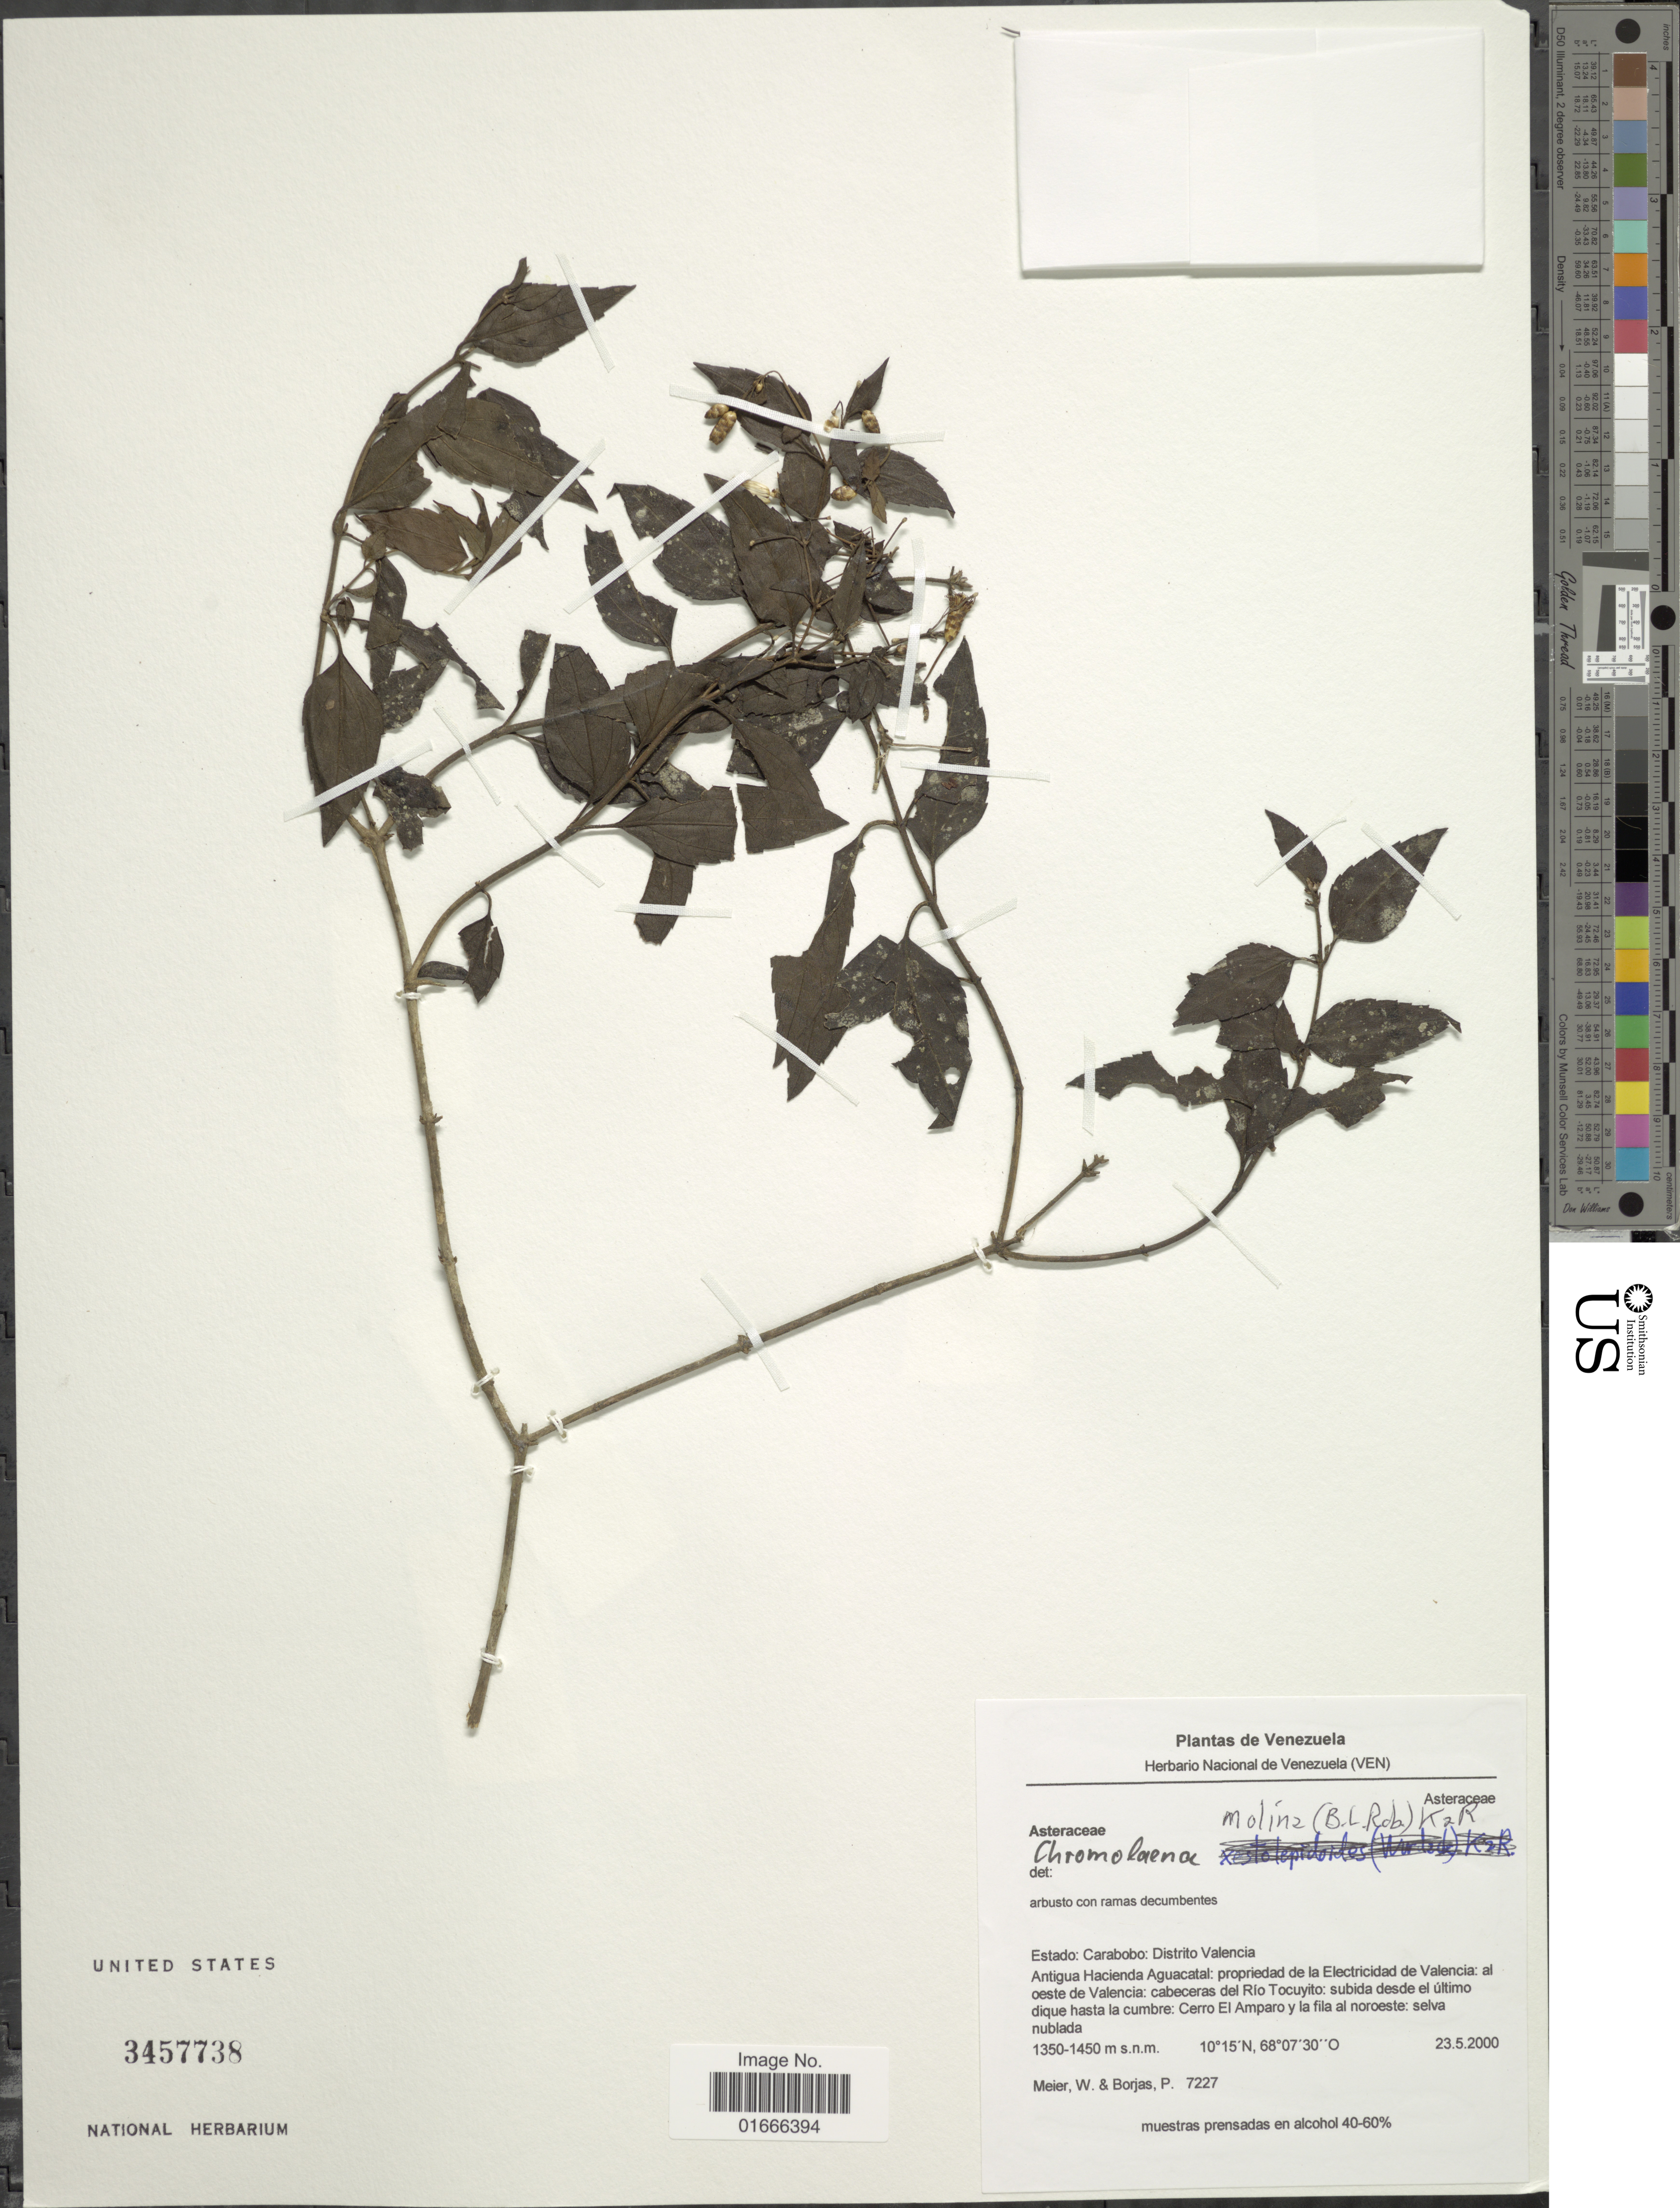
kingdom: Plantae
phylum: Tracheophyta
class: Magnoliopsida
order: Asterales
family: Asteraceae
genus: Chromolaena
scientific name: Chromolaena molina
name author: (B.L. Rob.) R.M. King & H. Rob.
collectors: W. Meier & P. Borjas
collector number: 7227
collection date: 2000-05-23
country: Venezuela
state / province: Carabobo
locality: Distrito Valencia, Antigua Hacienda Aguacatal, propriedad de la Electricidad de Valencia, al oeste de Valencia, cabeceras del Rio Tocuyito, Cerro El Amparo y la fila al noroeste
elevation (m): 1350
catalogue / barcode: US 3457738